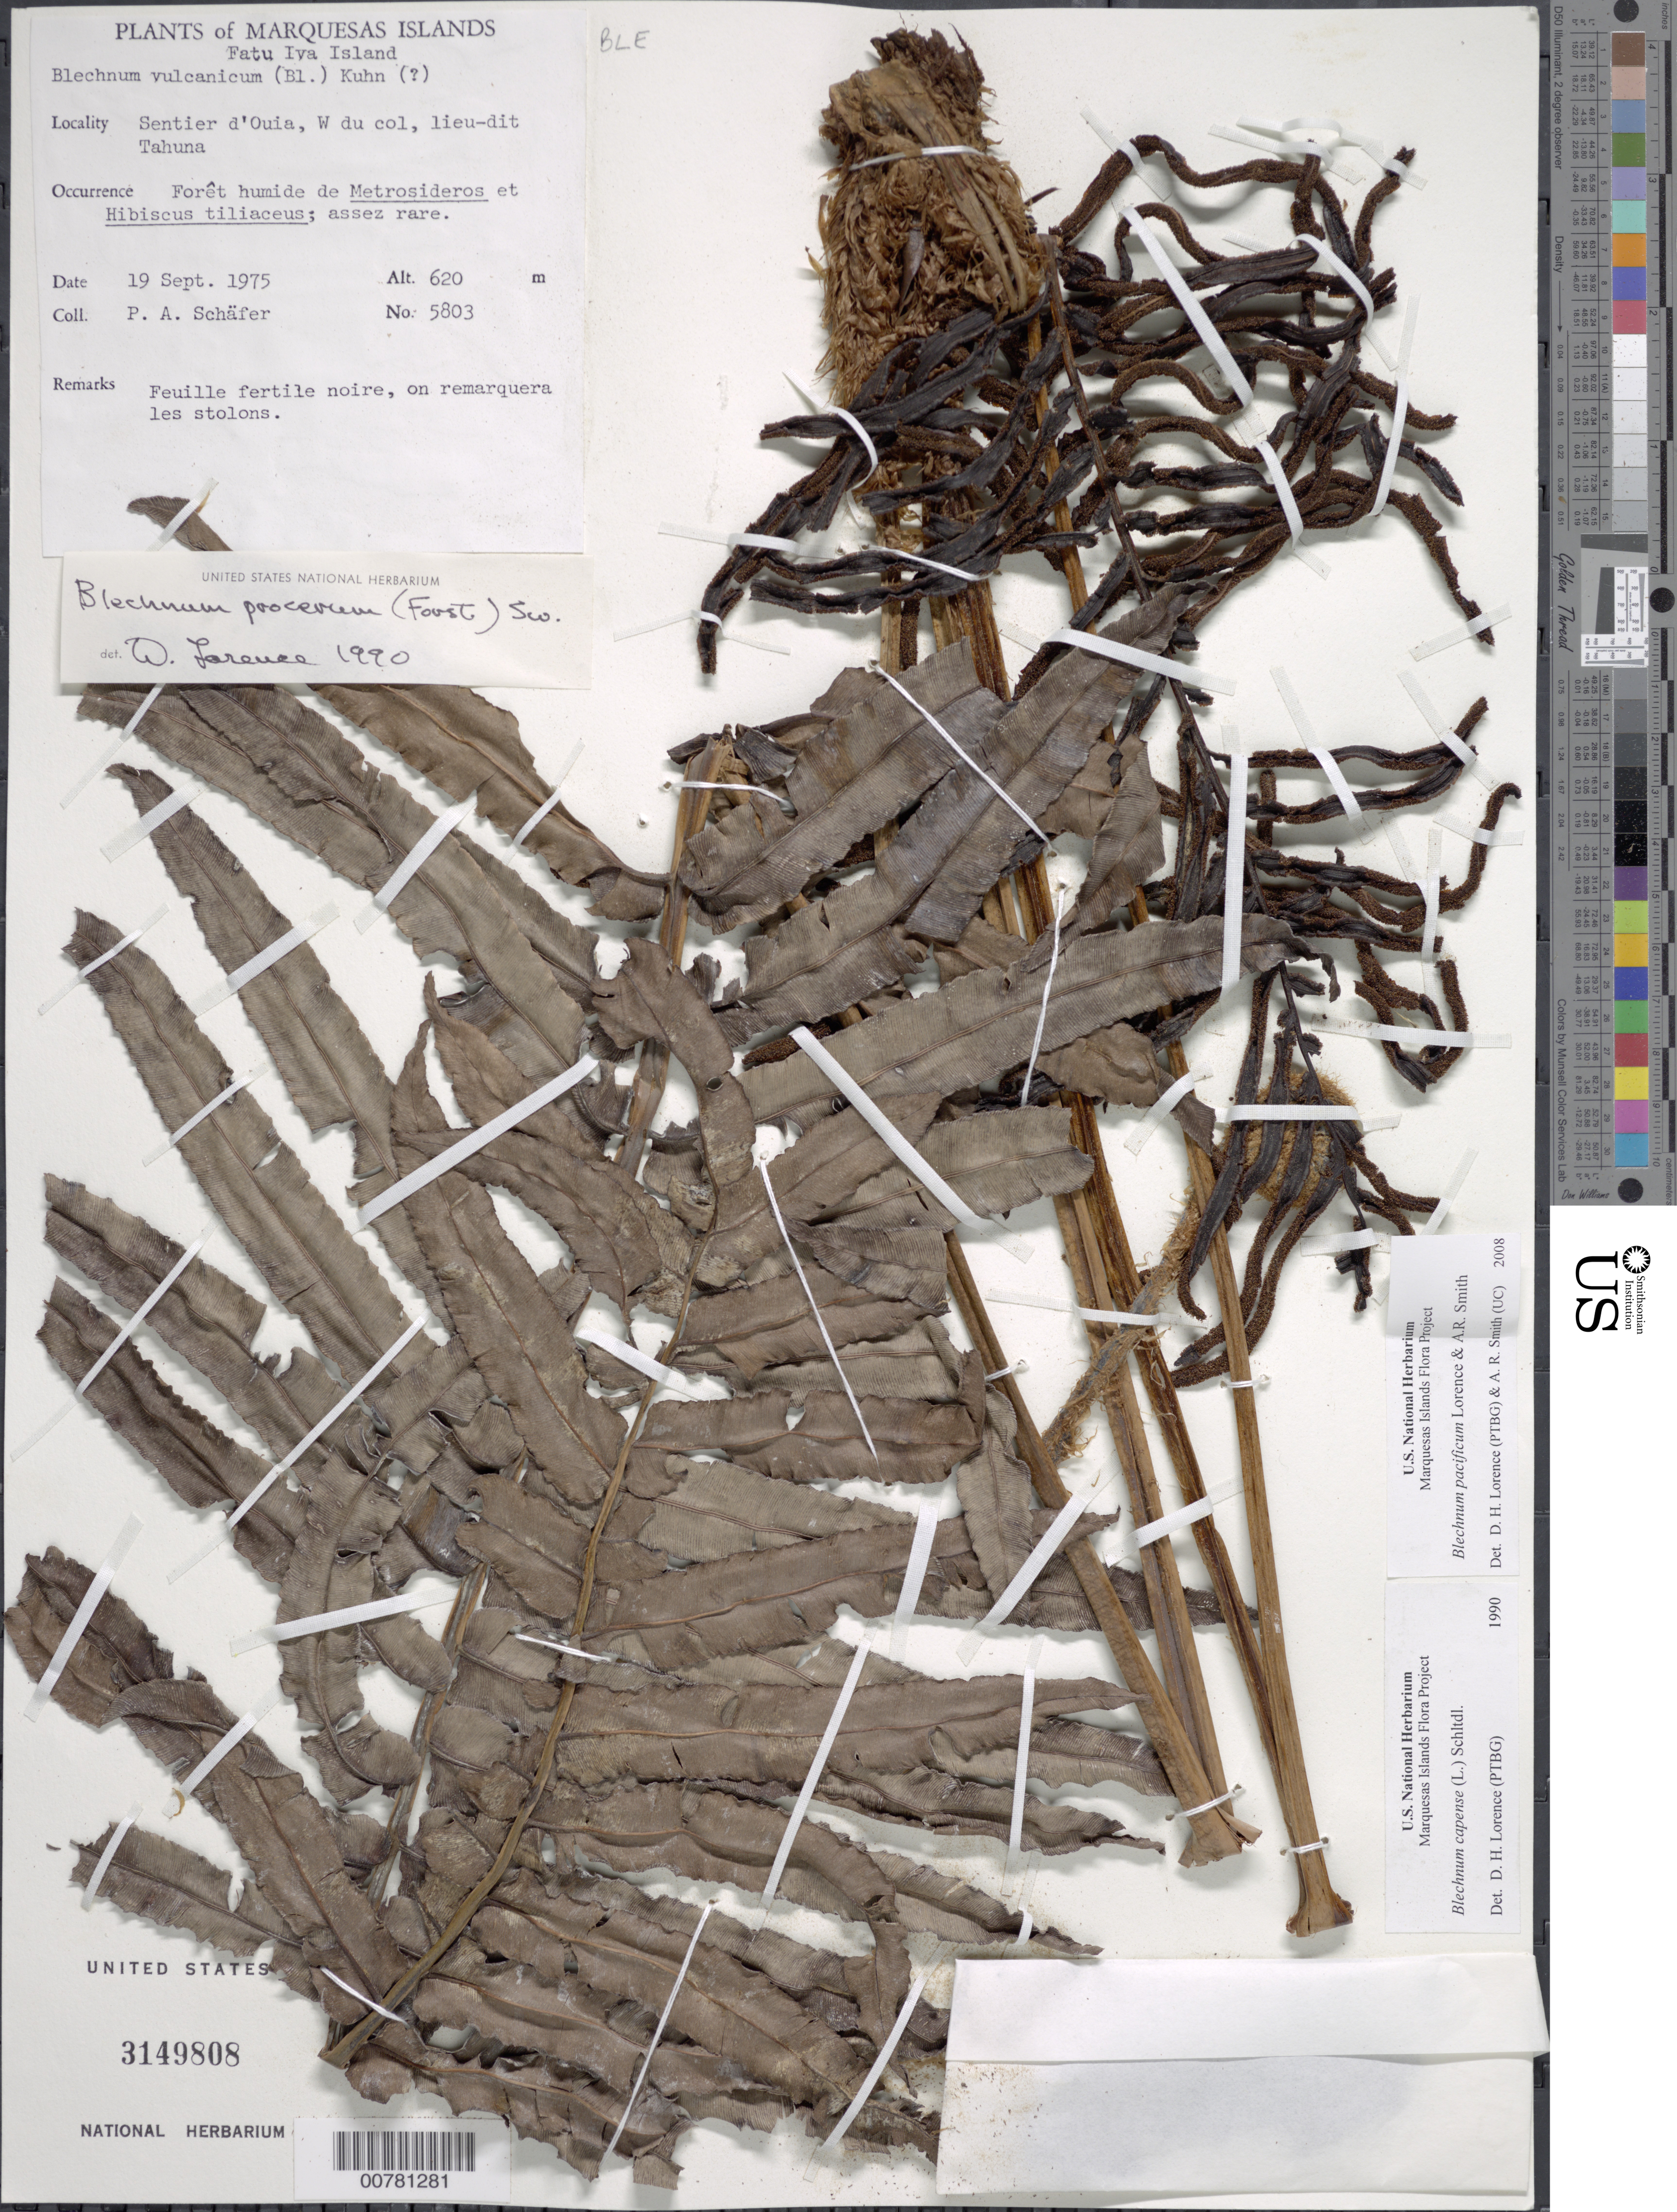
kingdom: Plantae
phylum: Tracheophyta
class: Polypodiopsida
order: Polypodiales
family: Blechnaceae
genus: Blechnum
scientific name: Blechnum pacificum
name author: Lorence & A.R. Sm.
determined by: Lorence, David H.; Smith, A. R.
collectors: P. A. Schäfer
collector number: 5803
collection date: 1975-09-19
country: French Polynesia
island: Fatu Hiva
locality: Sentier d'Ouia, W du col, lieu-dit Tahuna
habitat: Forêt humide de Metrosideros et Hibiscus tiliaceus; assez rare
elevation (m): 620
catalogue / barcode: US 3149808